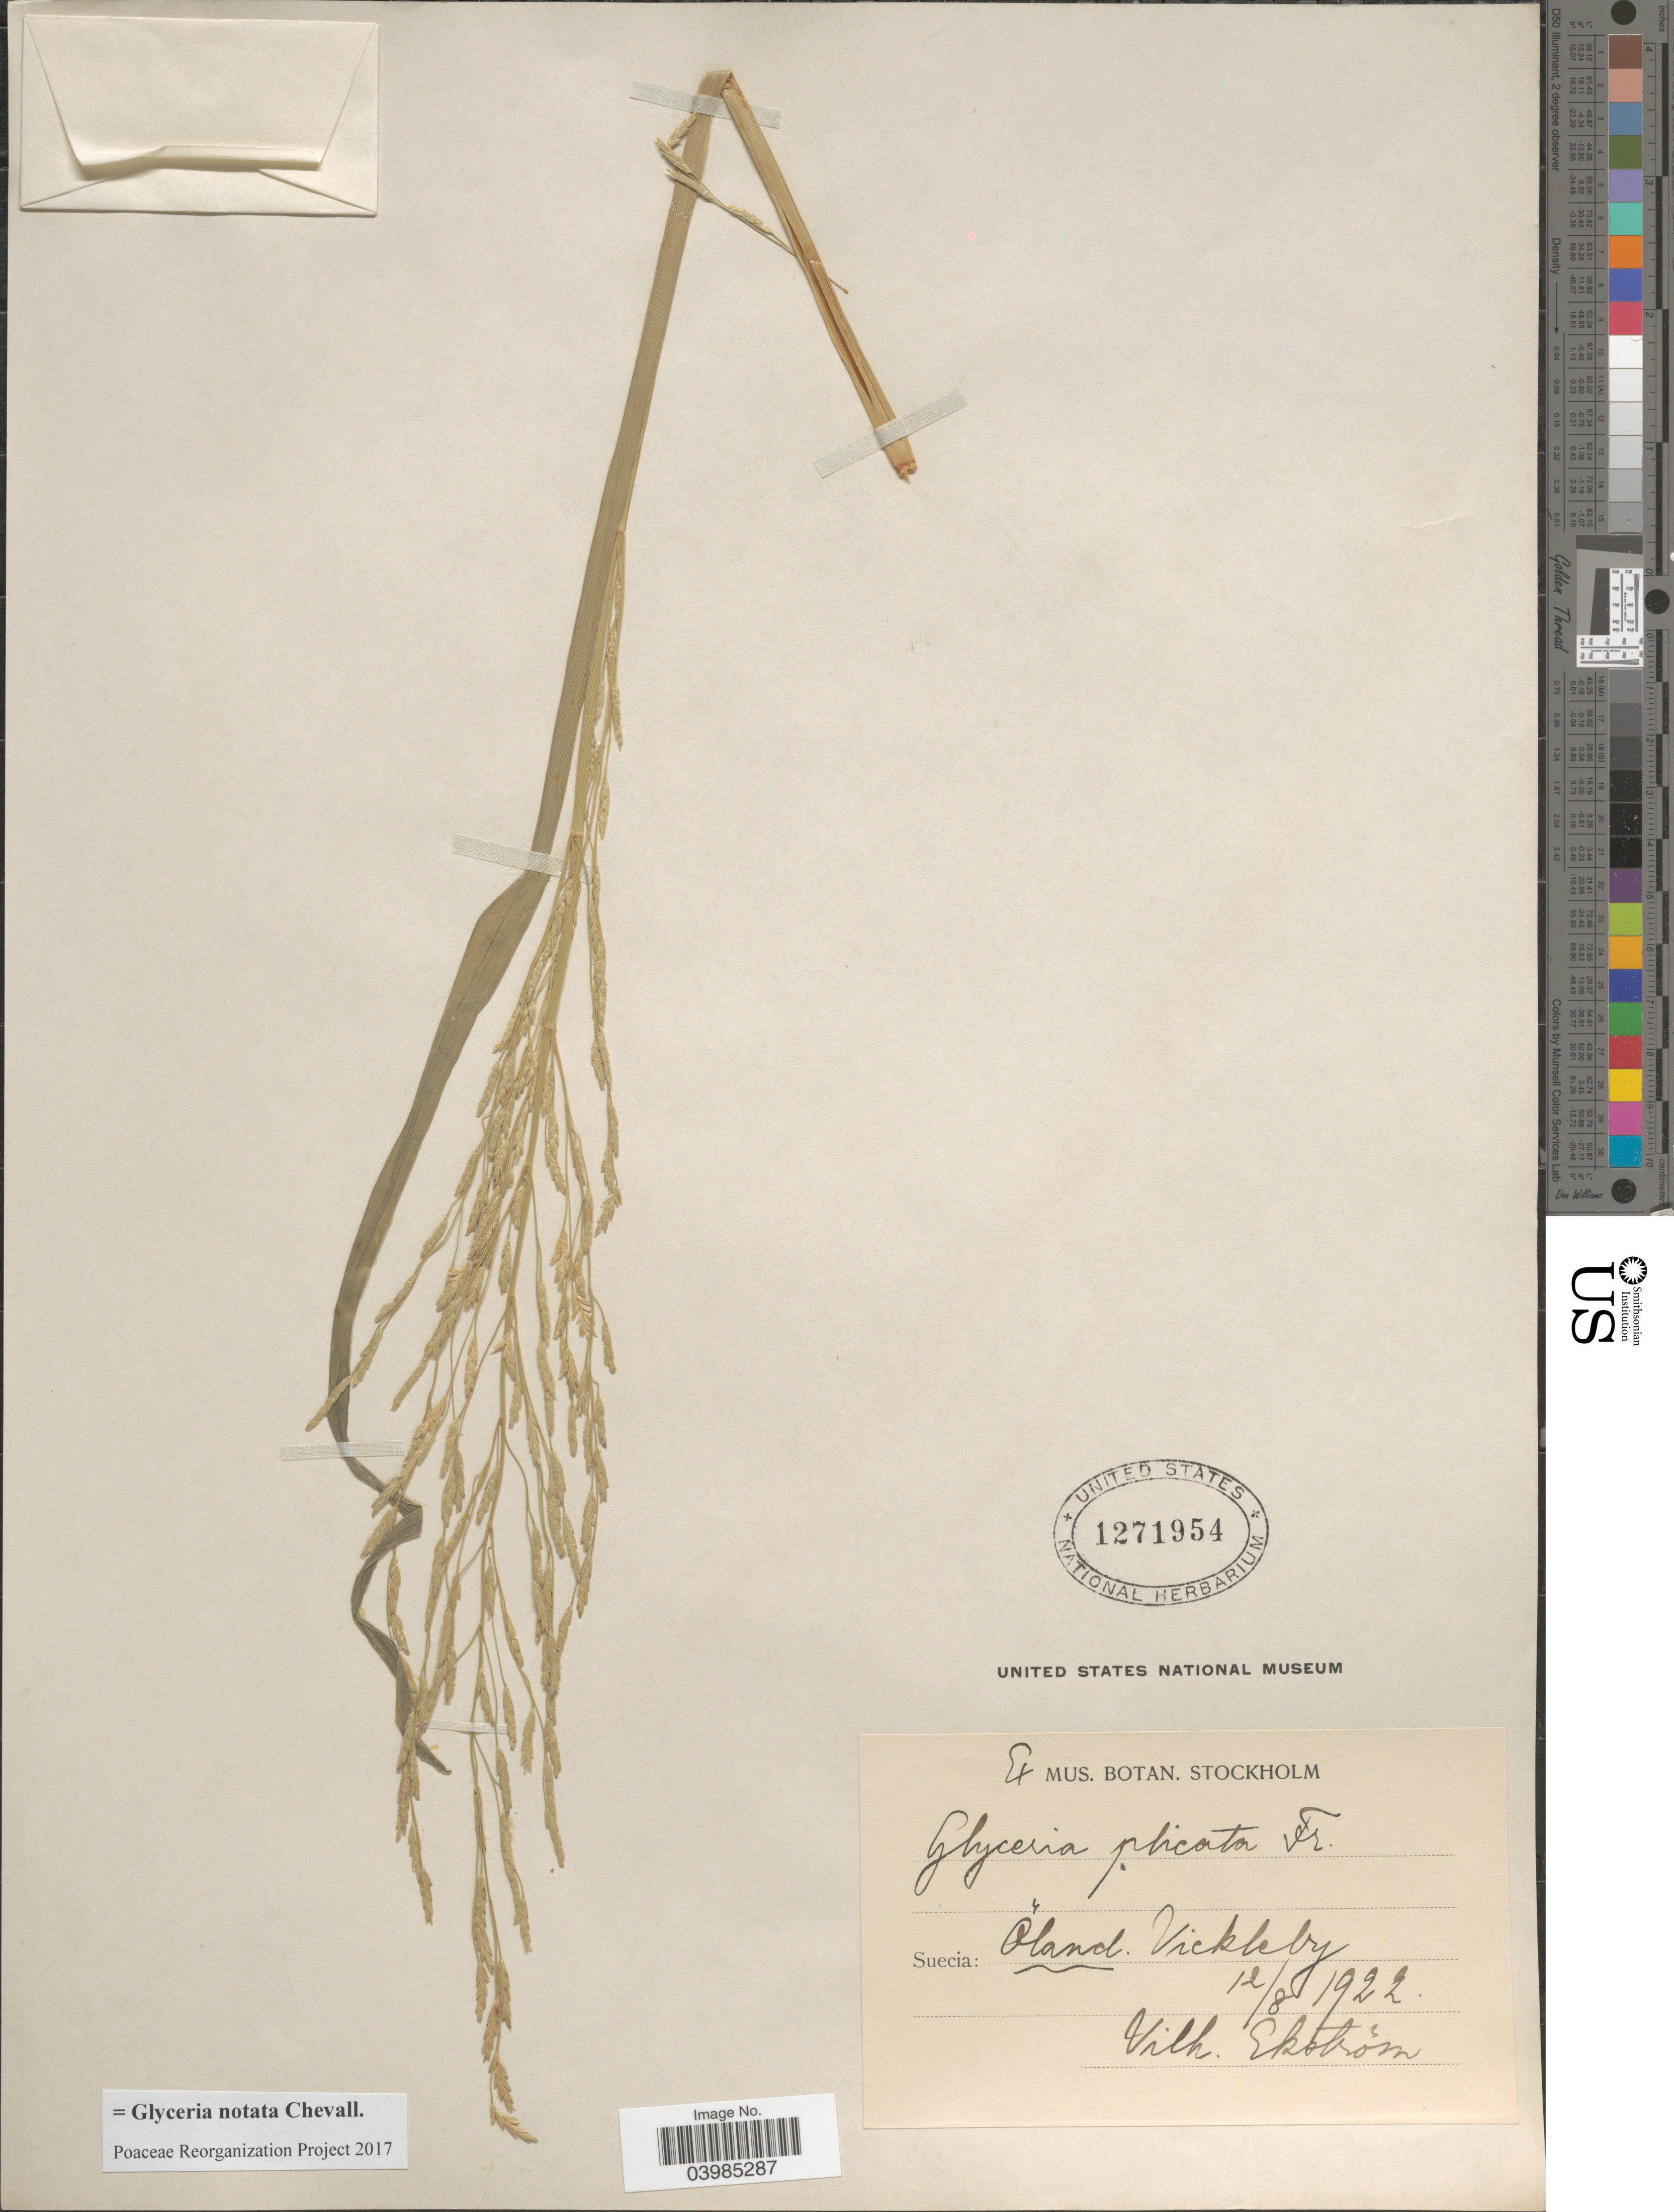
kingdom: Plantae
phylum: Tracheophyta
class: Liliopsida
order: Poales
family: Poaceae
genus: Glyceria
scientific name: Glyceria notata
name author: Chevall.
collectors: V. Ekotsröm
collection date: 1922-08-12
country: Sweden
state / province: Kalmar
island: Oland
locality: Suecia: Öland. Vickleby.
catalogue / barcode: US 1271954